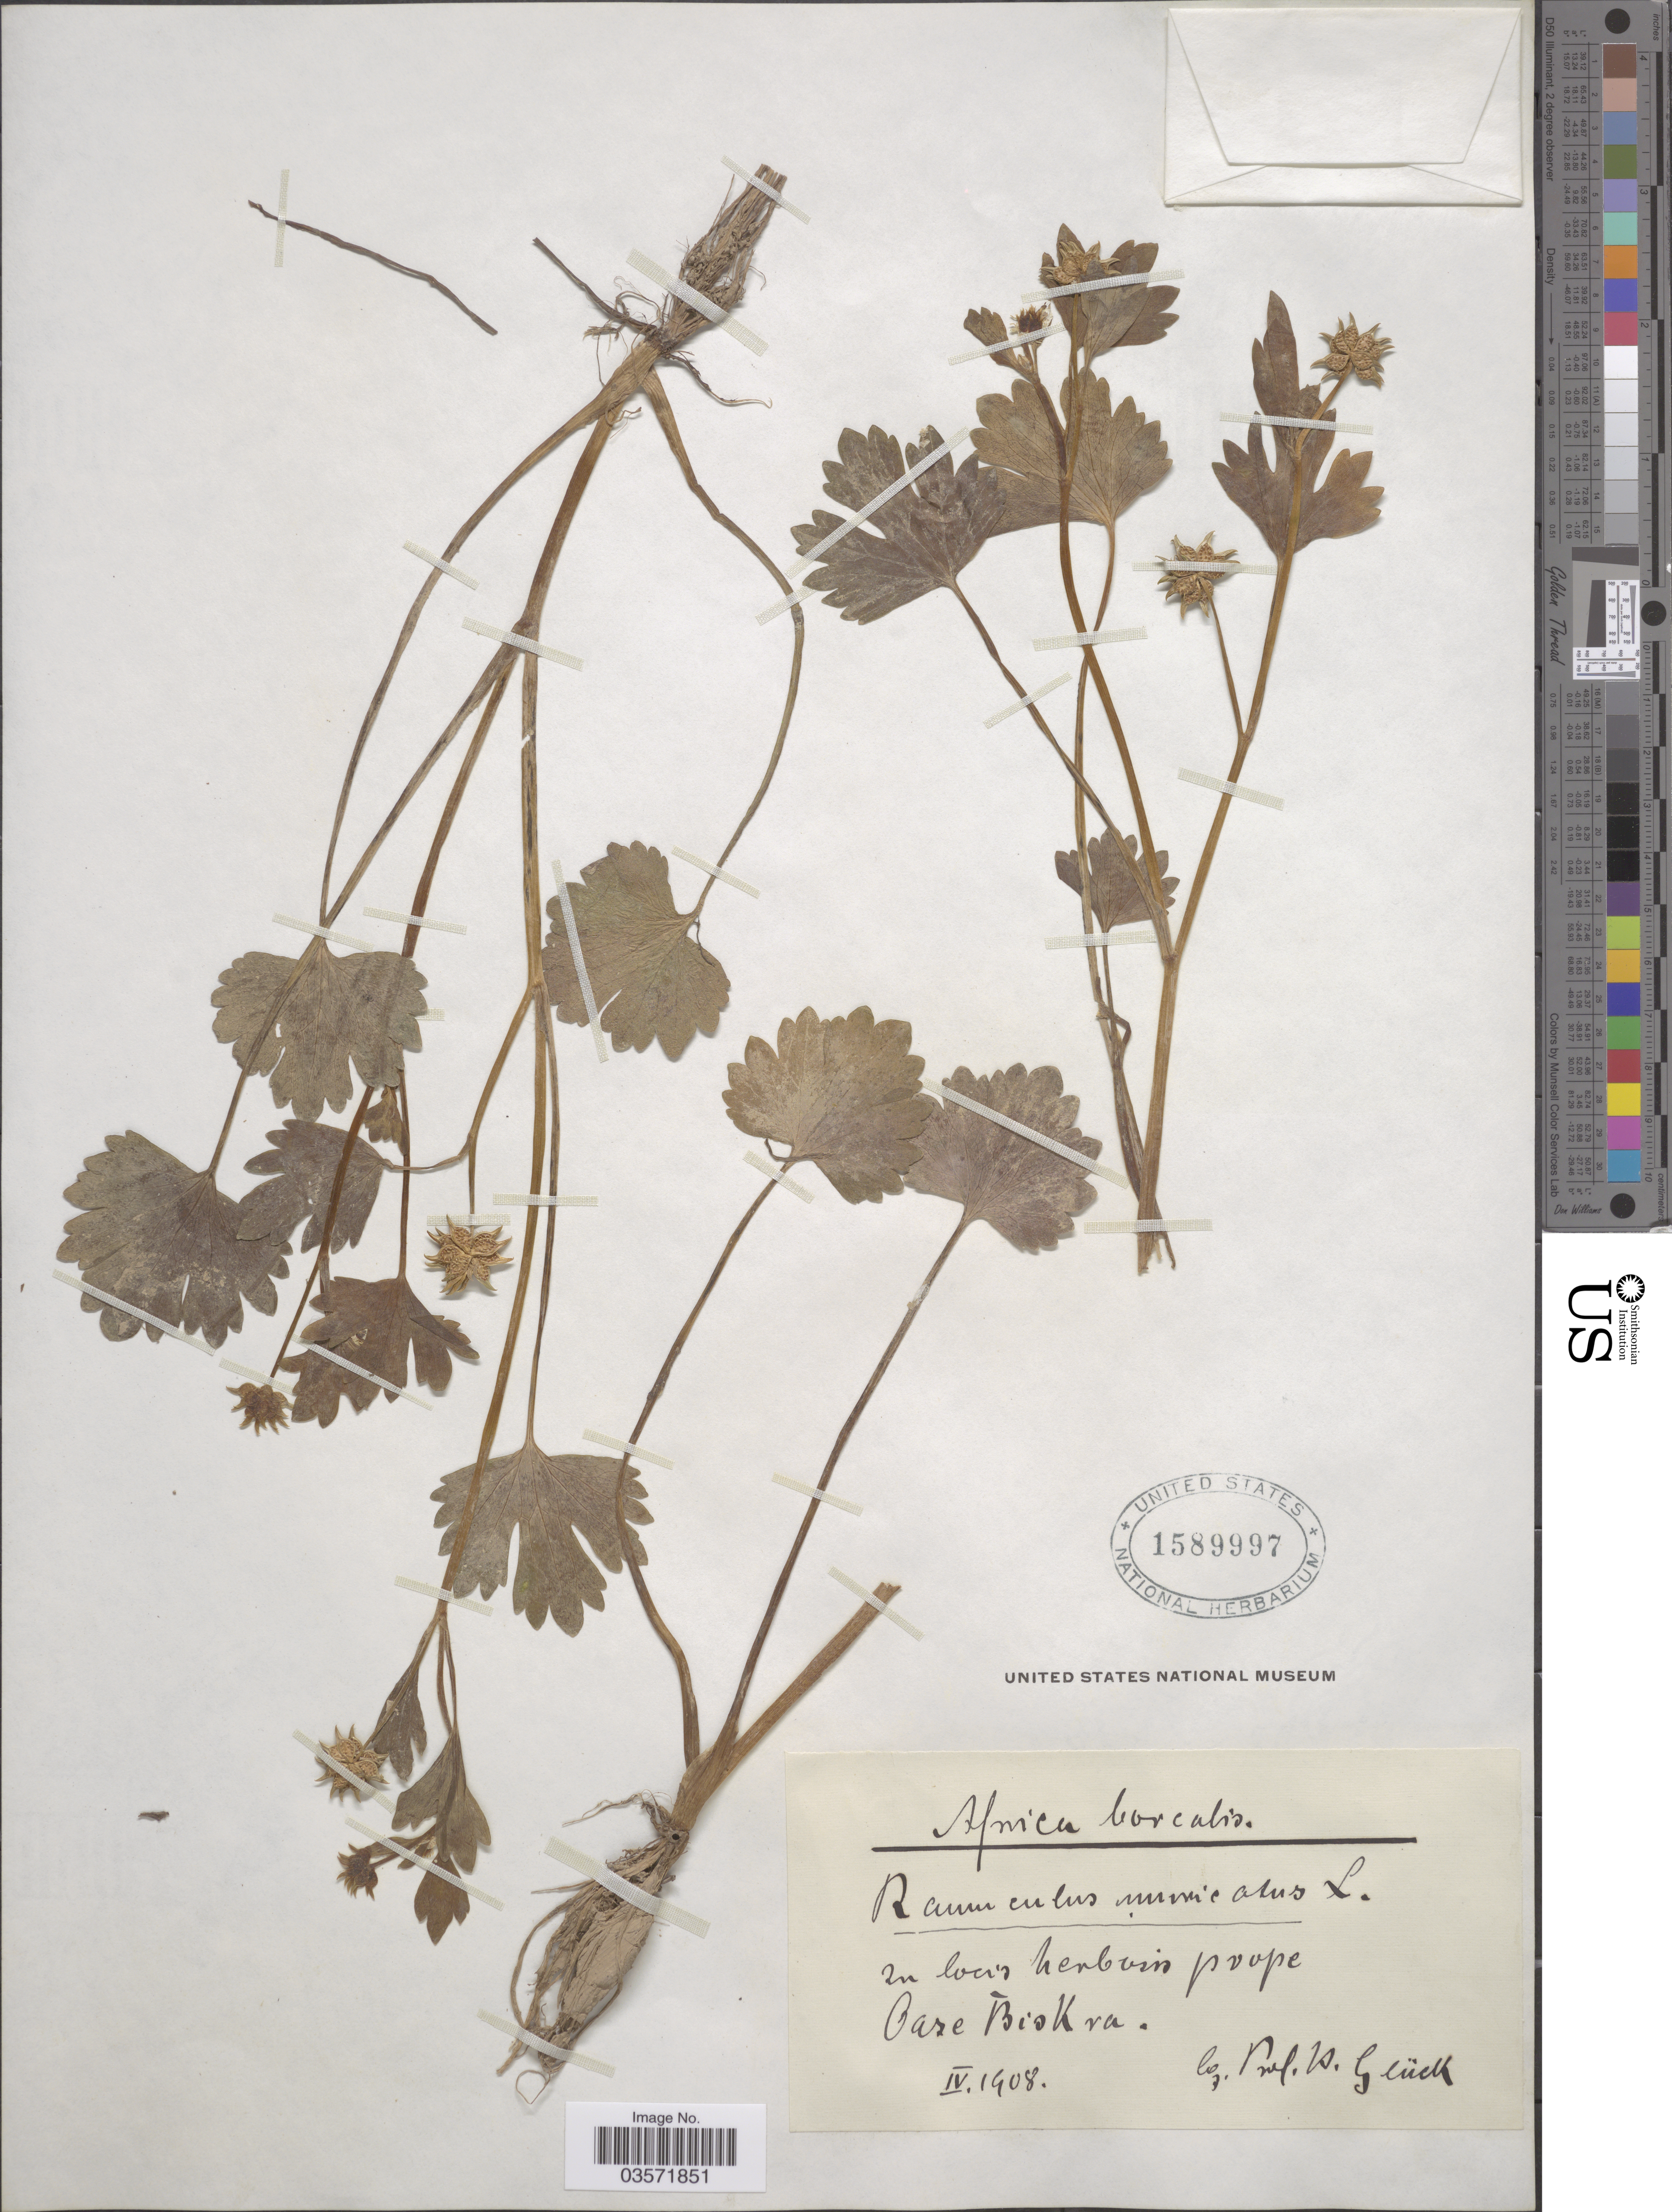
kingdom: Plantae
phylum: Tracheophyta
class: Magnoliopsida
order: Ranunculales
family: Ranunculaceae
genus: Ranunculus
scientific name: Ranunculus muricatus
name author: L.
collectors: H. Glück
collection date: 1908-04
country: Algeria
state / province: Biskra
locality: Africa borealis. In locis herbosis prope Oaze Biskra.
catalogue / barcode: US 1589997